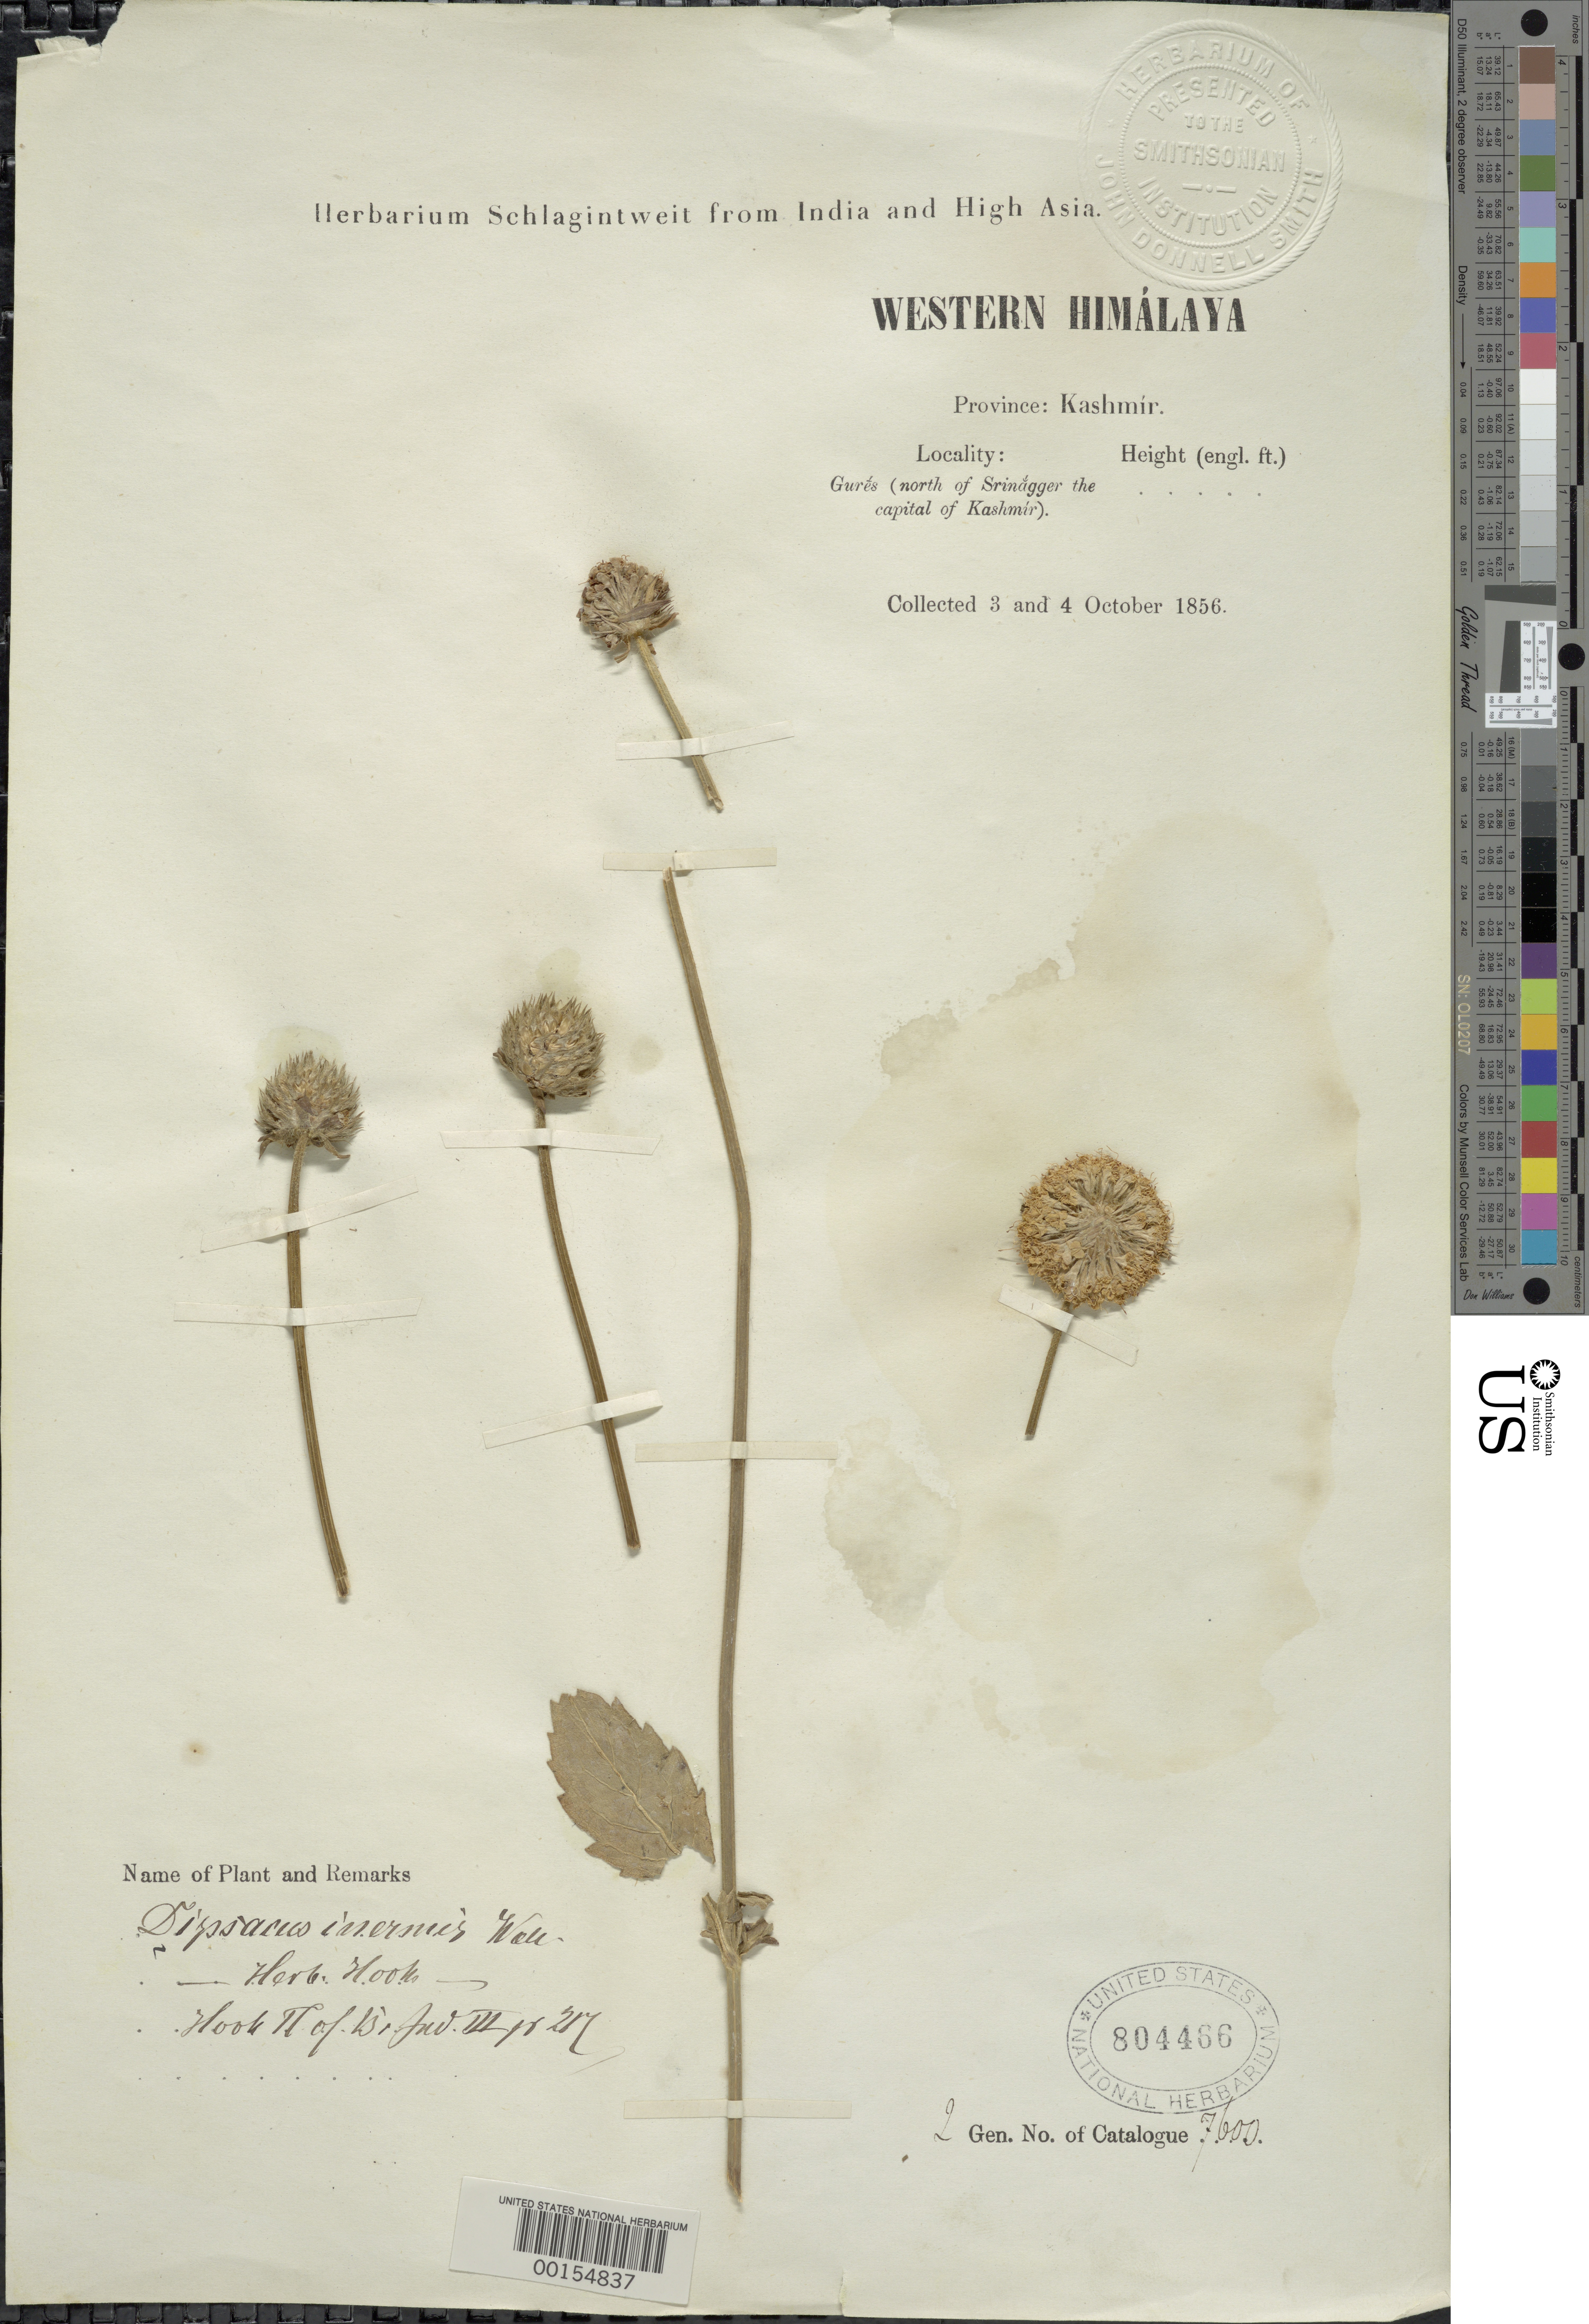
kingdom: Plantae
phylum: Tracheophyta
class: Magnoliopsida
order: Dipsacales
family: Caprifoliaceae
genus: Dipsacus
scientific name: Dipsacus inermis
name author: Wall.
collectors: Herbarium Schlagintweit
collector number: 7600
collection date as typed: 03 Oct 1856 and 04 Oct 1856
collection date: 1856-10-03,1856-10-04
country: India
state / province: Jammu and Kashmir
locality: Kashmir, N of Srinagger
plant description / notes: Probably Herbarium Schlagintweit (specimen not seen)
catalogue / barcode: US 804466